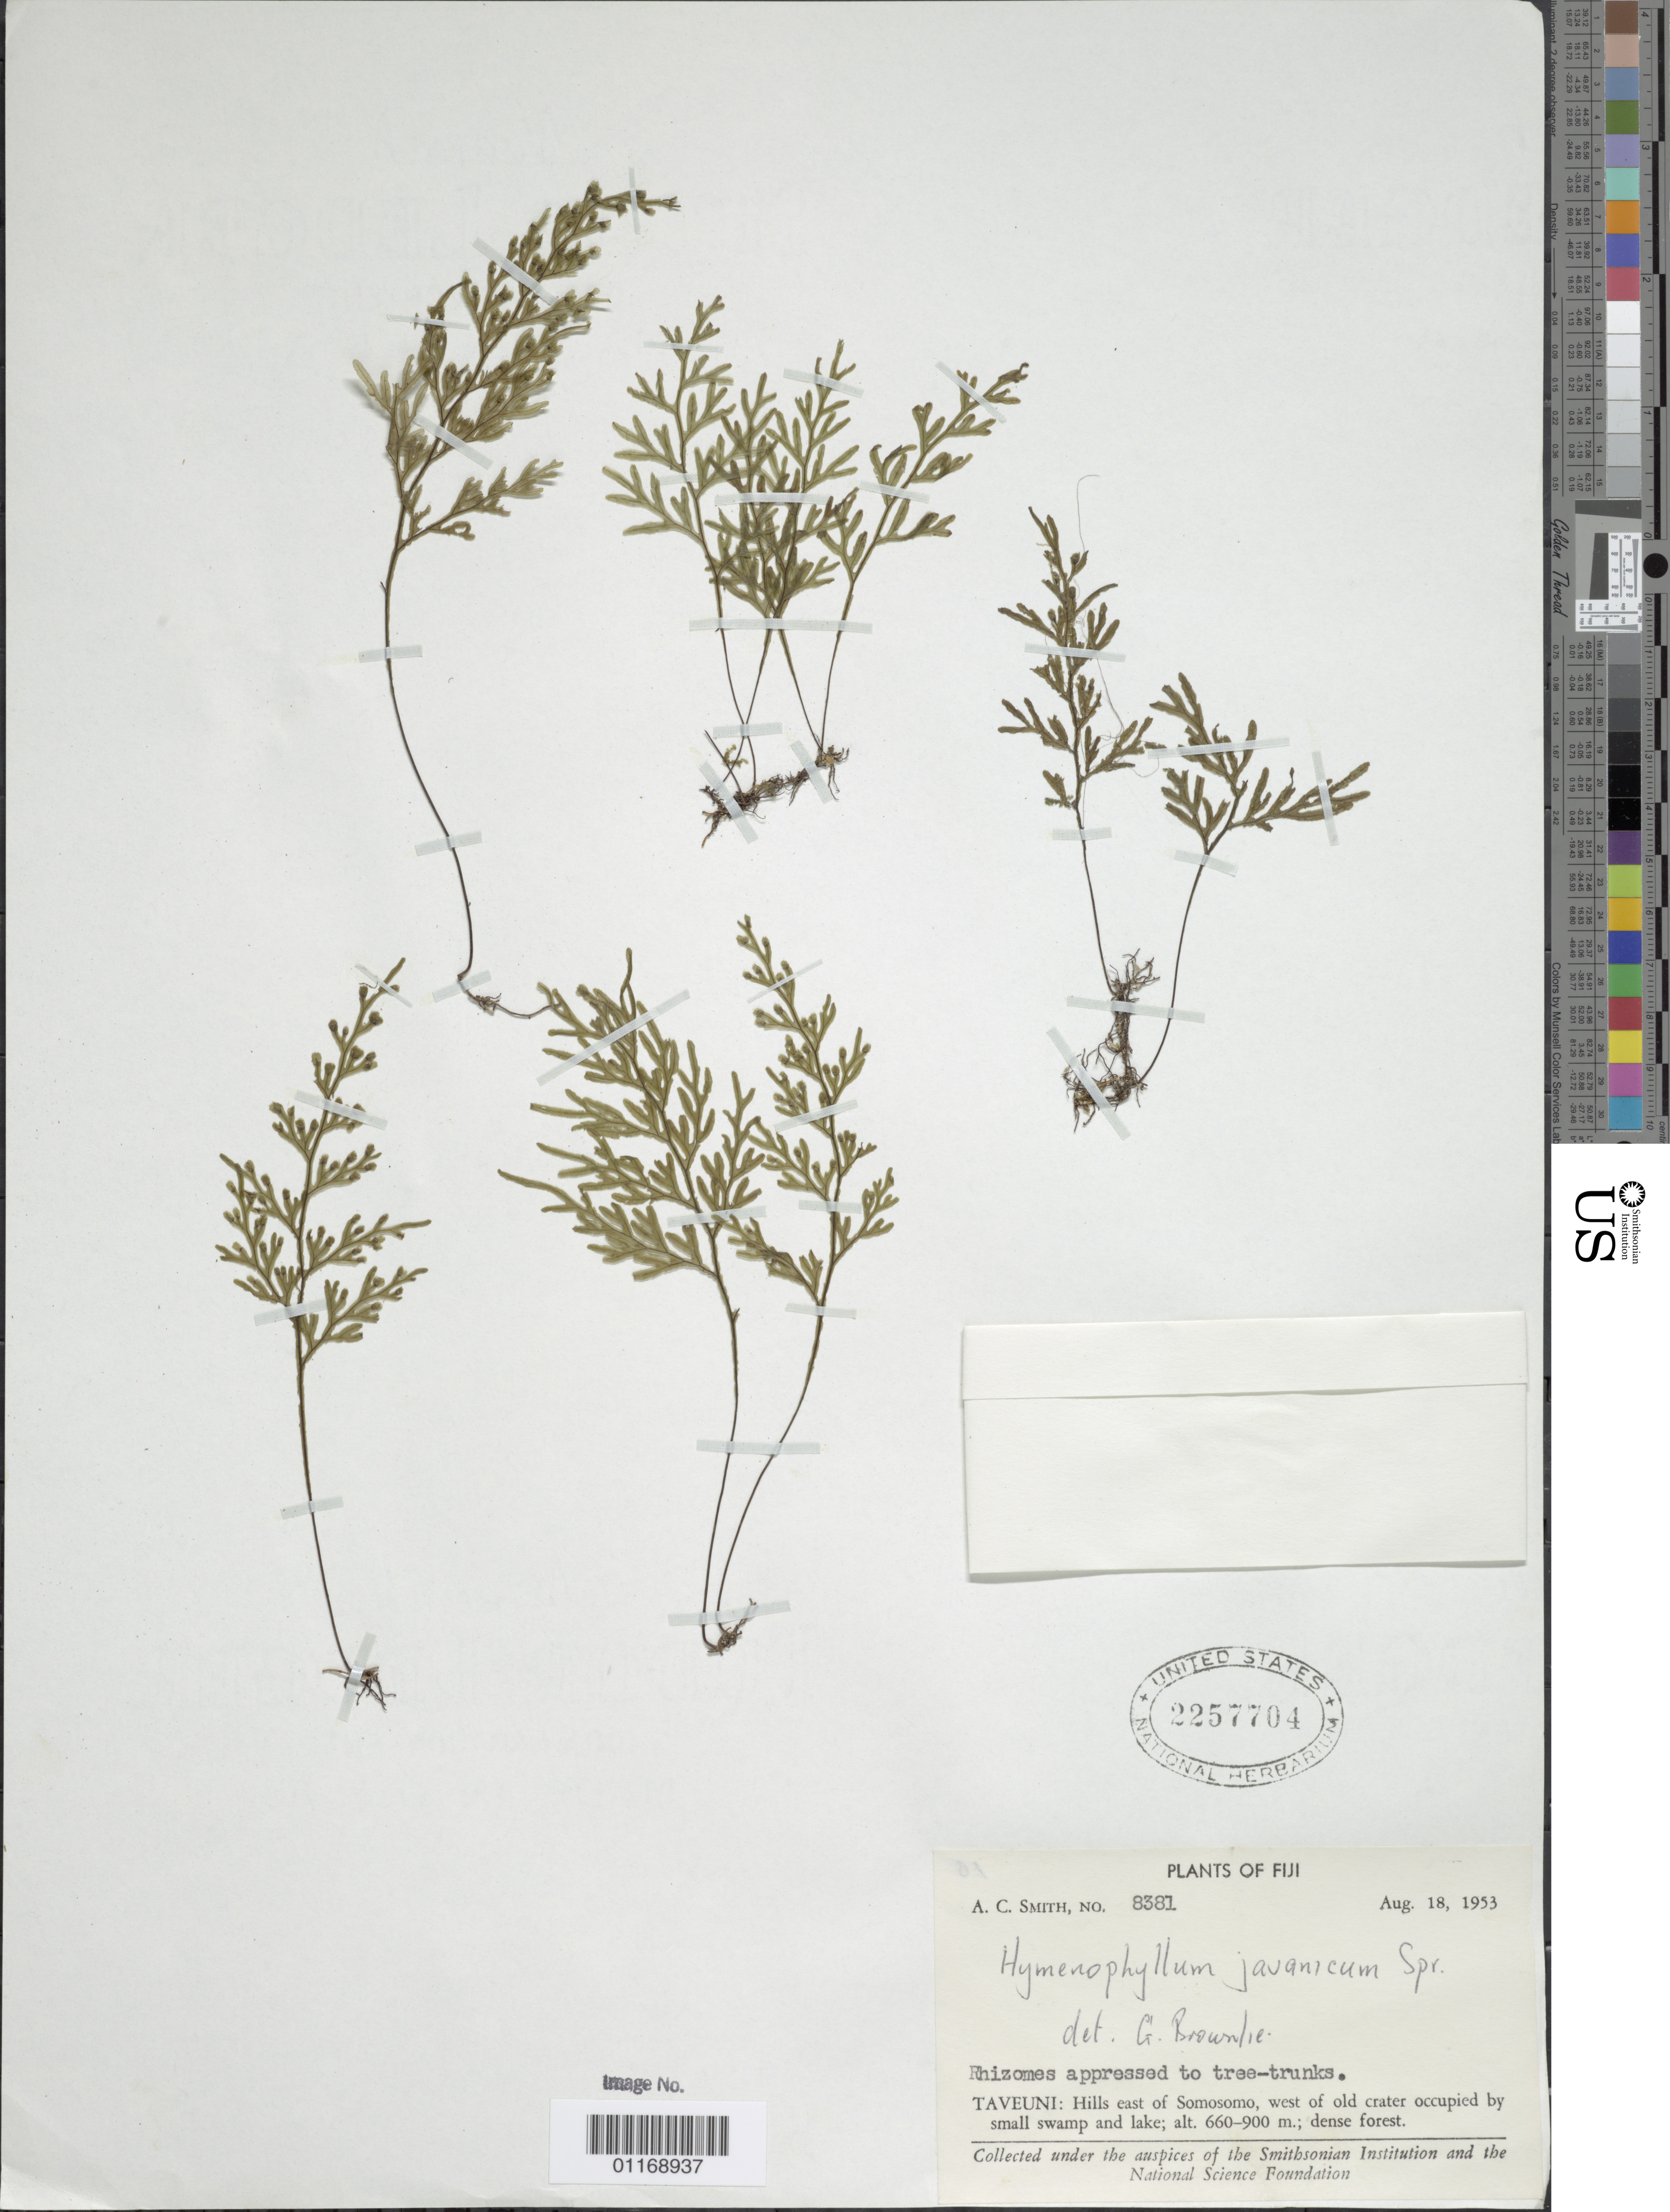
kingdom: Plantae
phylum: Tracheophyta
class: Polypodiopsida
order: Hymenophyllales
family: Hymenophyllaceae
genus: Hymenophyllum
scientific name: Hymenophyllum javanicum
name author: Spreng.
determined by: Brownlie, G.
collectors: A. C. Smith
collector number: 8381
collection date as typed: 18 Aug 1953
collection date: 1953-08-18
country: Fiji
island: Taveuni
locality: Taveuni, hills e of somosomo, w of old crater occupied by small swamp and lake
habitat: Dense forest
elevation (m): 660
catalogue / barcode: US 2257704